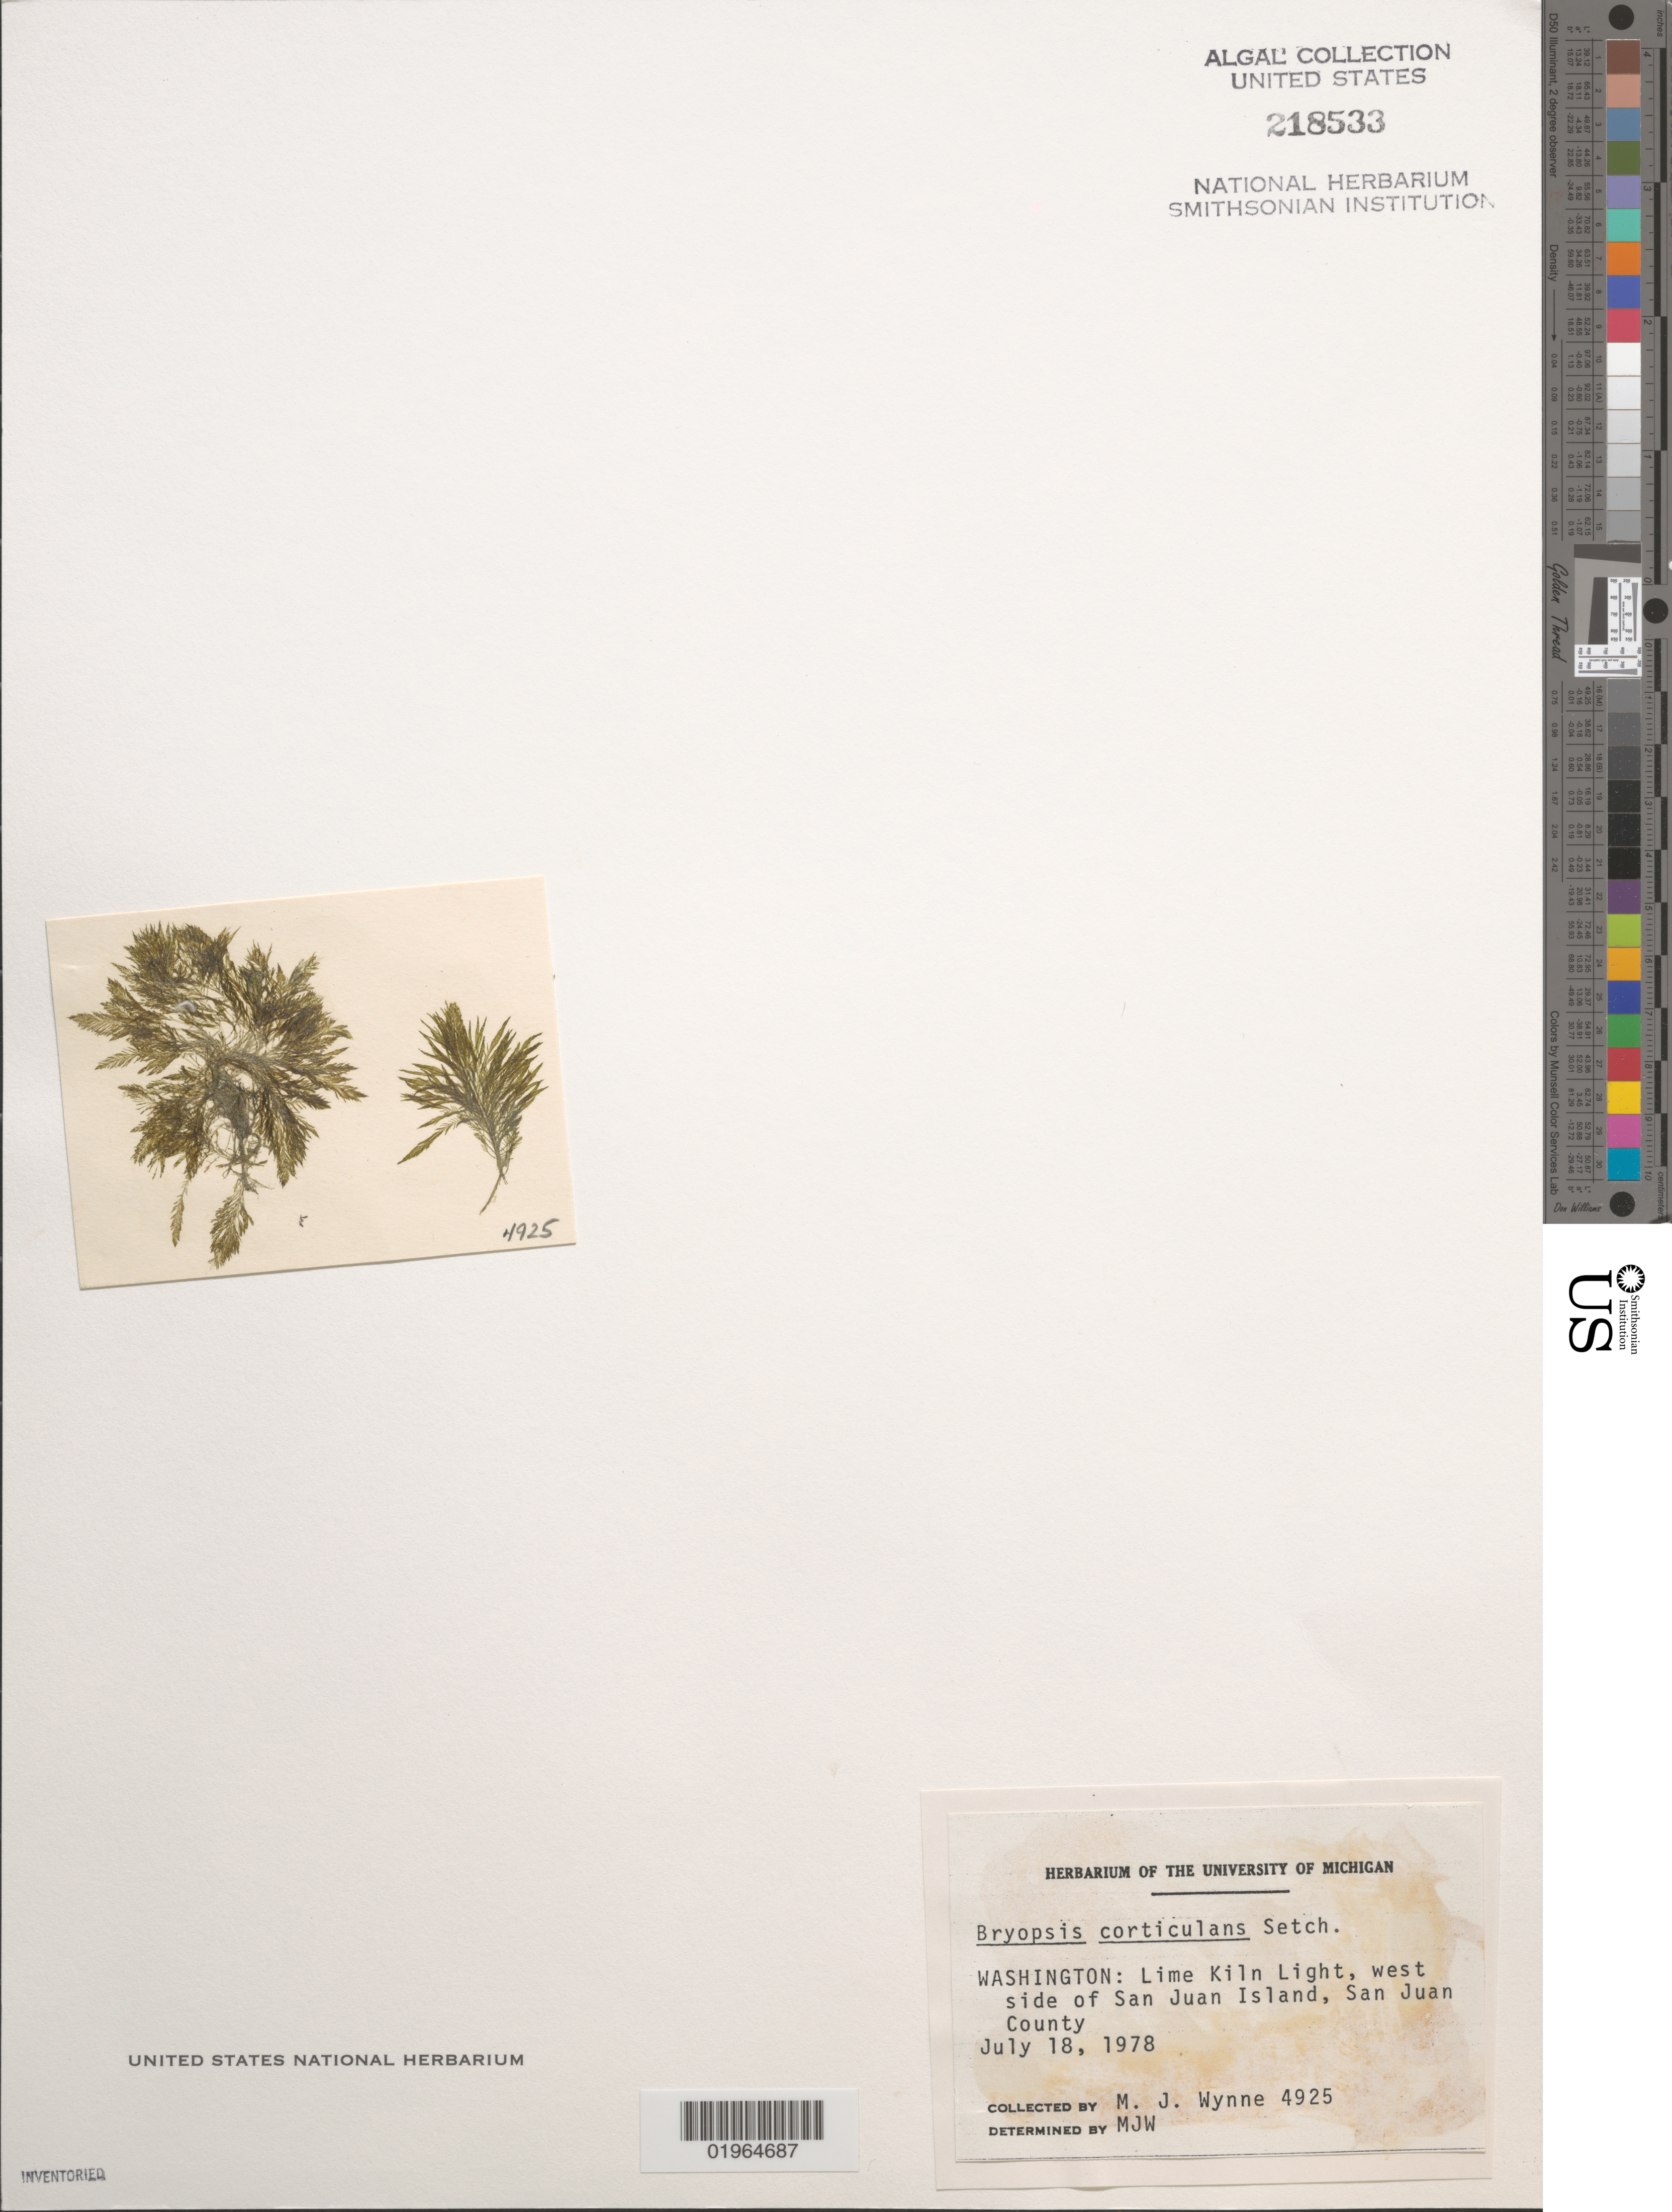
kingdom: Plantae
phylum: Chlorophyta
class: Ulvophyceae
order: Bryopsidales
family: Bryopsidaceae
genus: Bryopsis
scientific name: Bryopsis corticulans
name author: Setch. in Collins et al.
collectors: M.J. Wynne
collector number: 4925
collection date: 1978-07-18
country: United States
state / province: Washington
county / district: San Juan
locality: Lime Kiln Light, west side of San Juan Island, San Juan County.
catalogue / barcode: US 218533